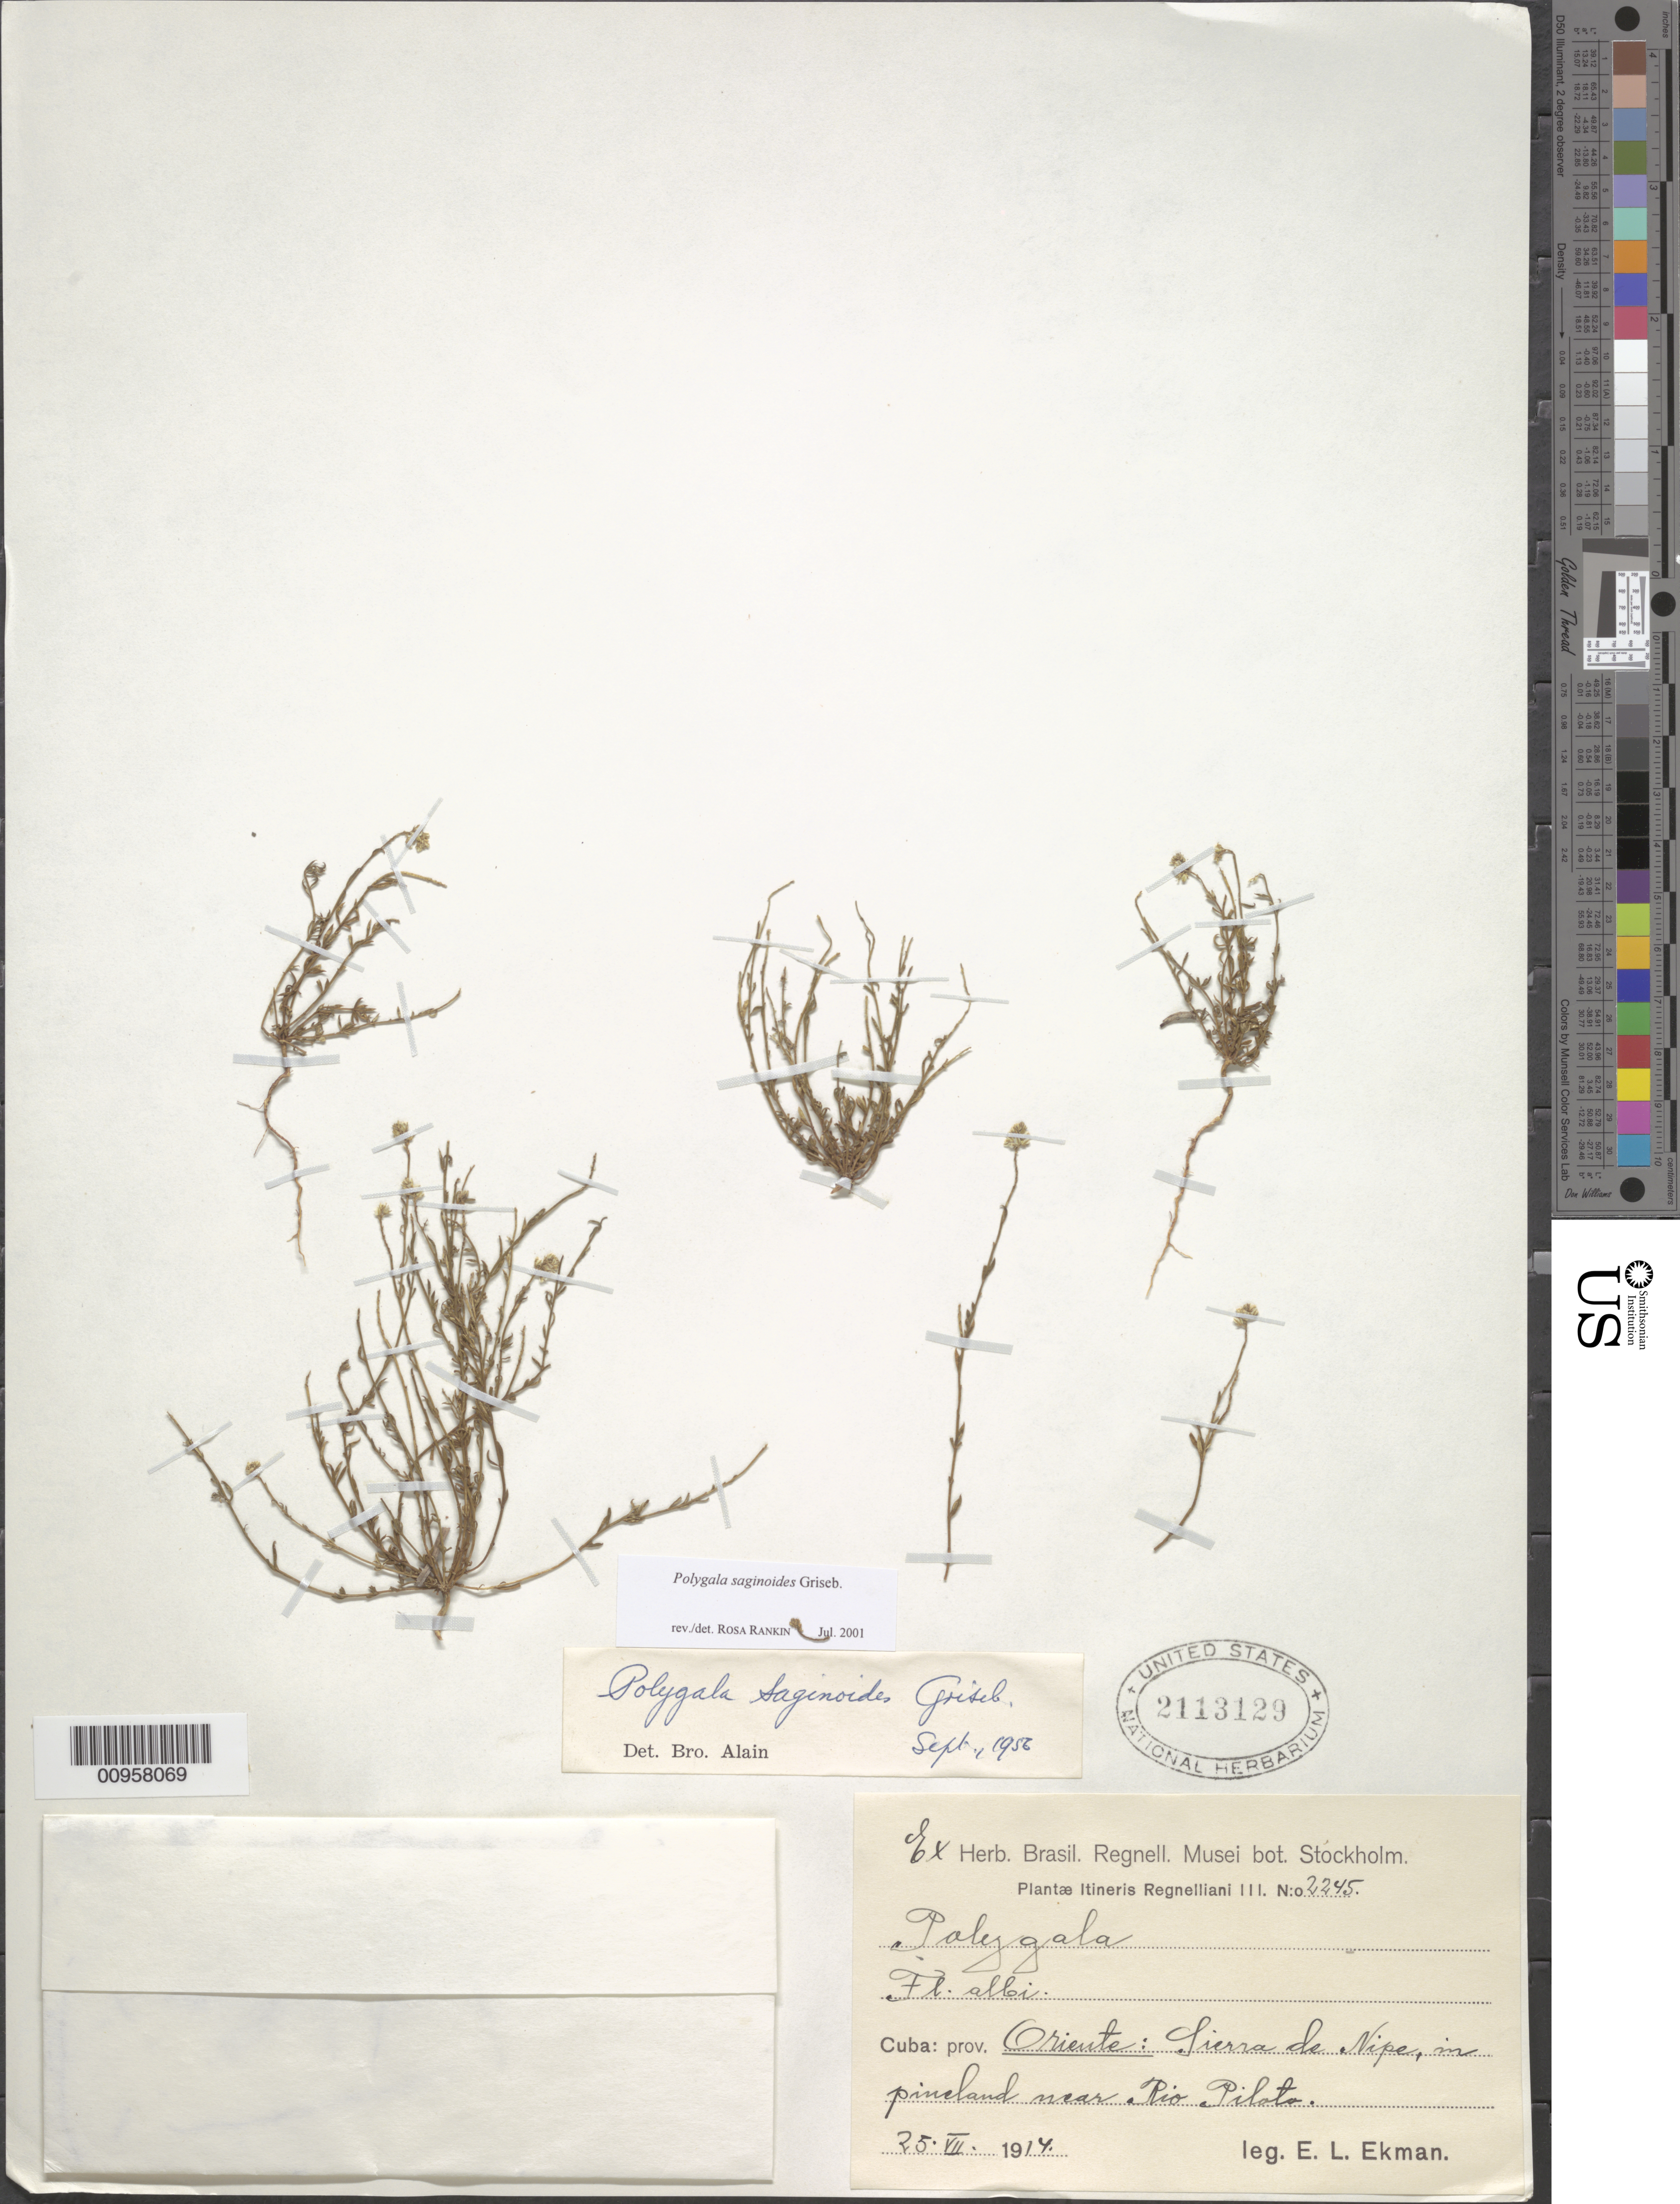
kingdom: Plantae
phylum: Tracheophyta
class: Magnoliopsida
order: Fabales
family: Polygalaceae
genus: Polygala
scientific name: Polygala saginoides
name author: Griseb.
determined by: Rankin Rodriguez, Rosa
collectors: E. L. Ekman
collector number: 2245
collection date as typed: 25 Jul 1914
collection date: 1914-07-25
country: Cuba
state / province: Holguín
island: Cuba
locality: Sierra de Nipe, near Rio Pilota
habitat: In pineland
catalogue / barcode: US 2113129